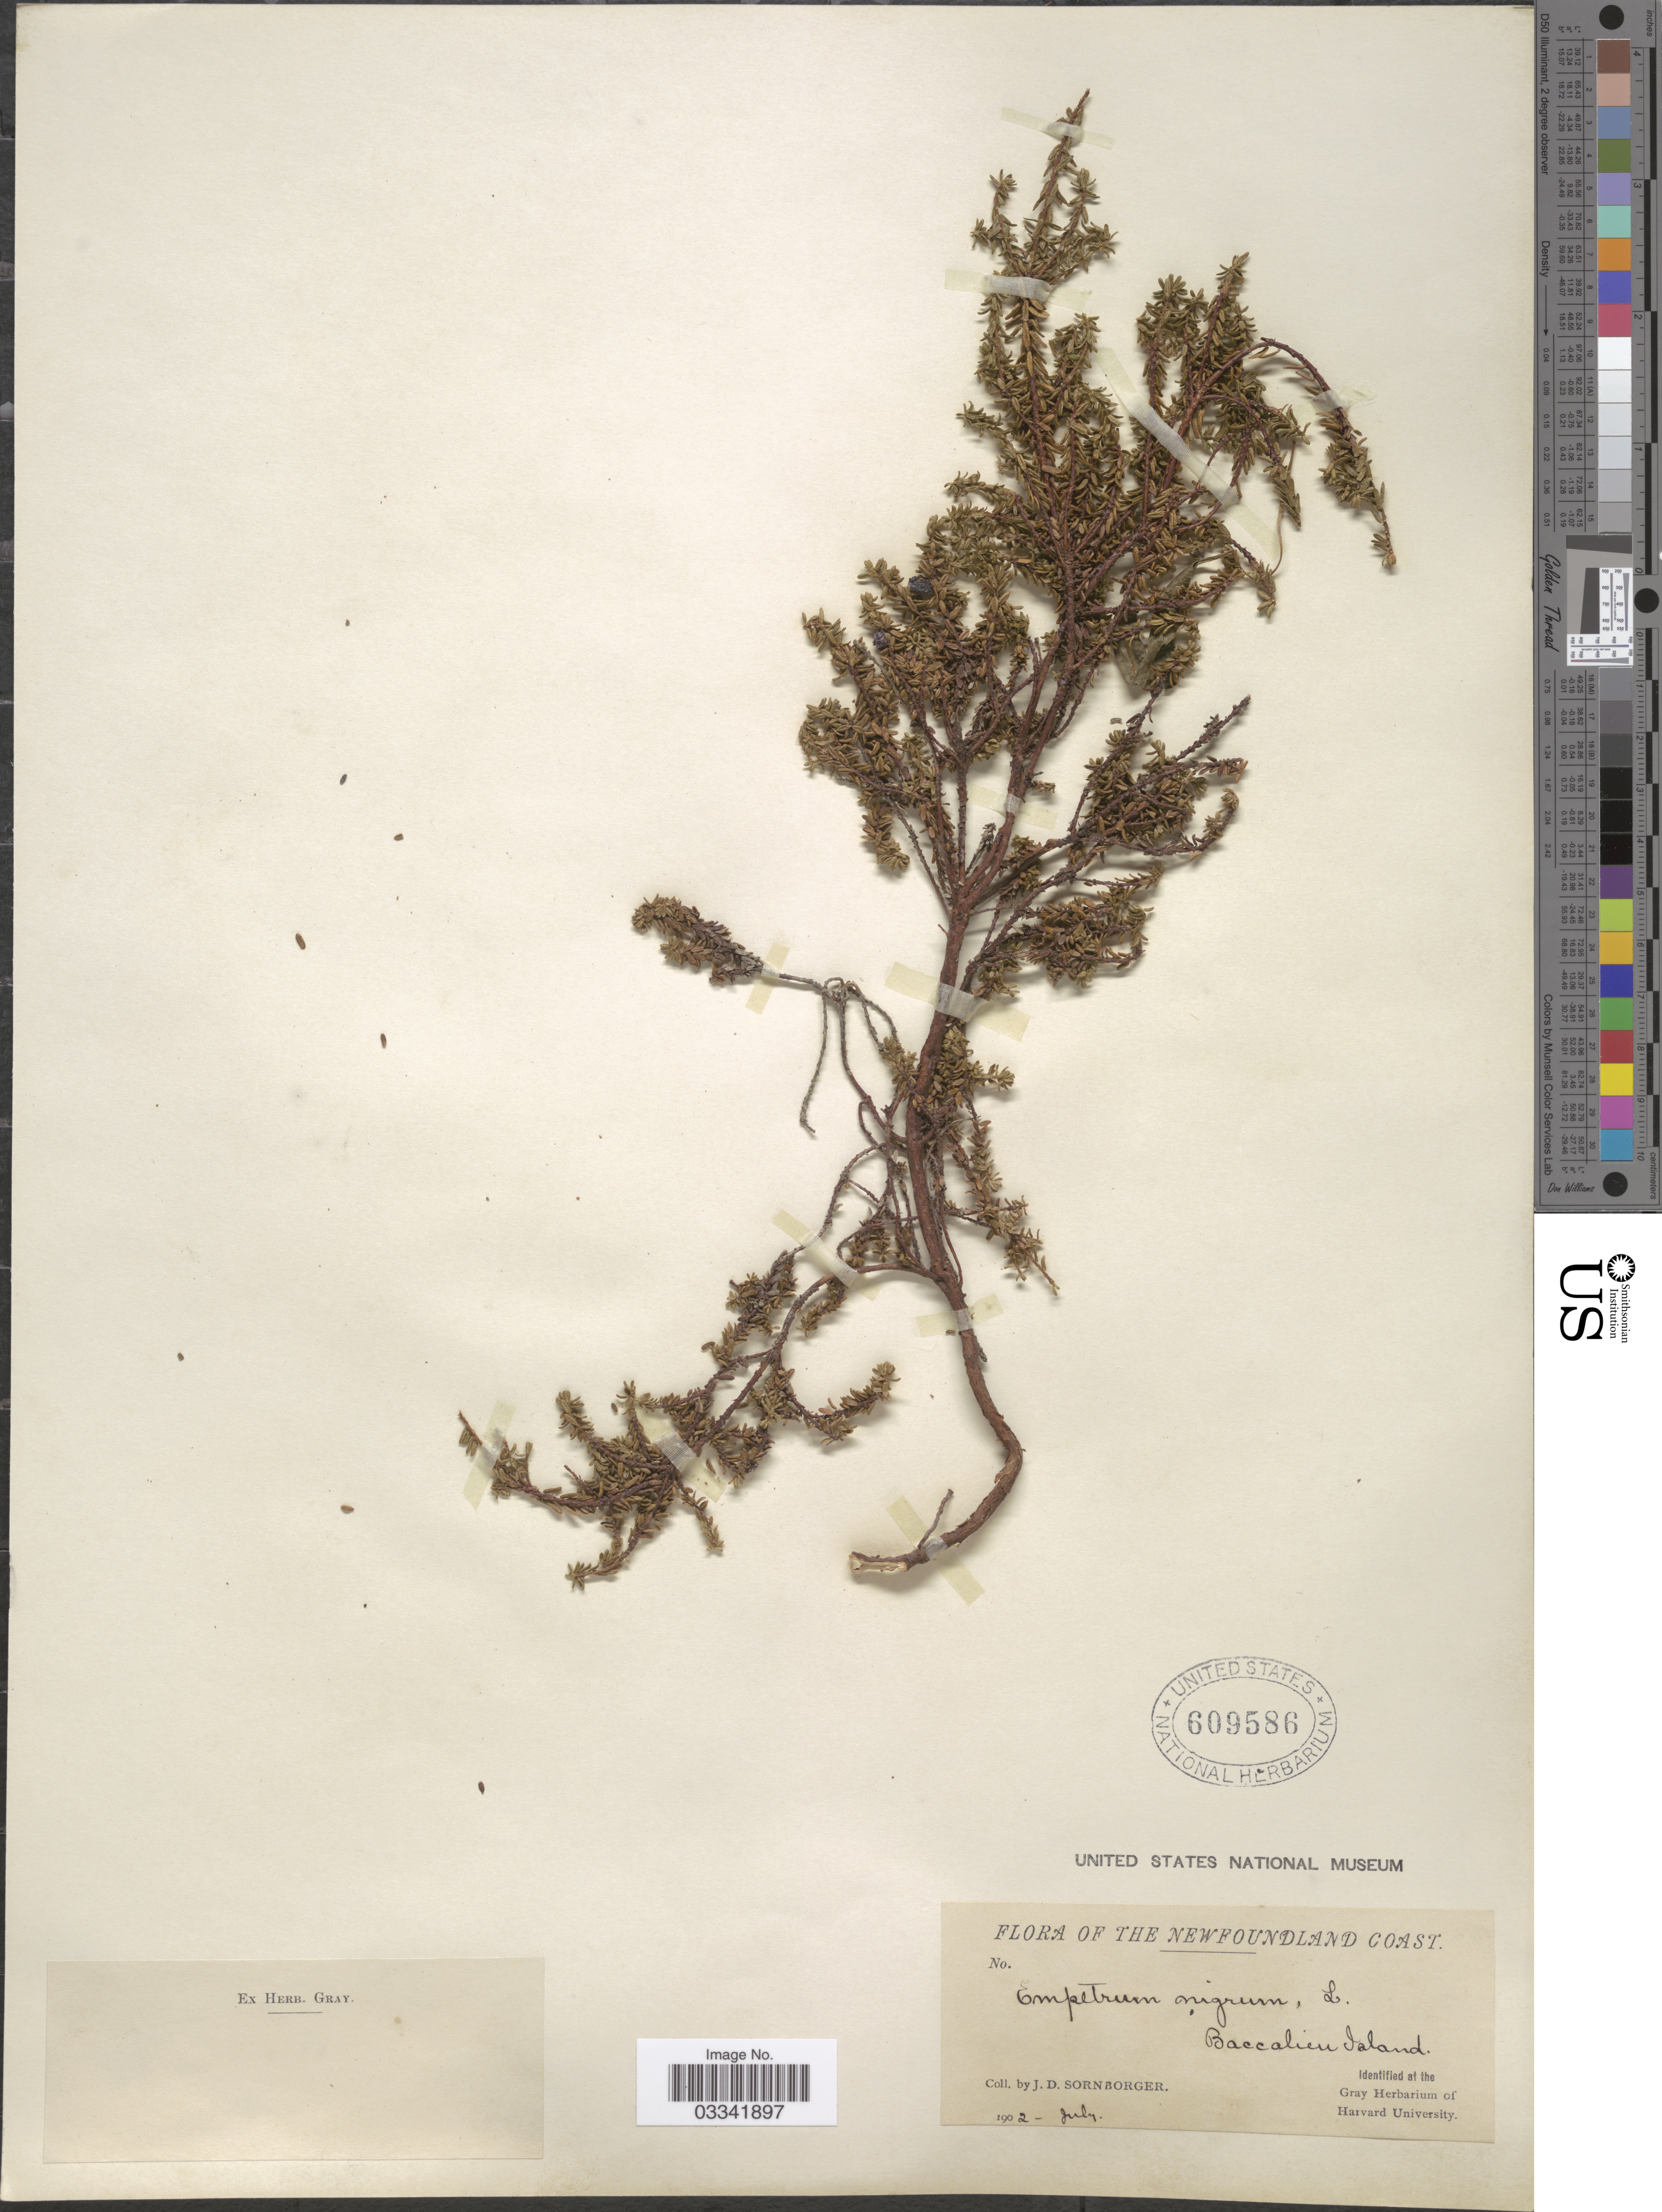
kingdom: Plantae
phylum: Tracheophyta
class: Magnoliopsida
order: Ericales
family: Ericaceae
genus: Empetrum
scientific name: Empetrum nigrum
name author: L.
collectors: J. Sornborger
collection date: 1902-07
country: Canada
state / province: Newfoundland and Labrador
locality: The Newfoundland Coast, Baccalien Island.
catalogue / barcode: US 609586